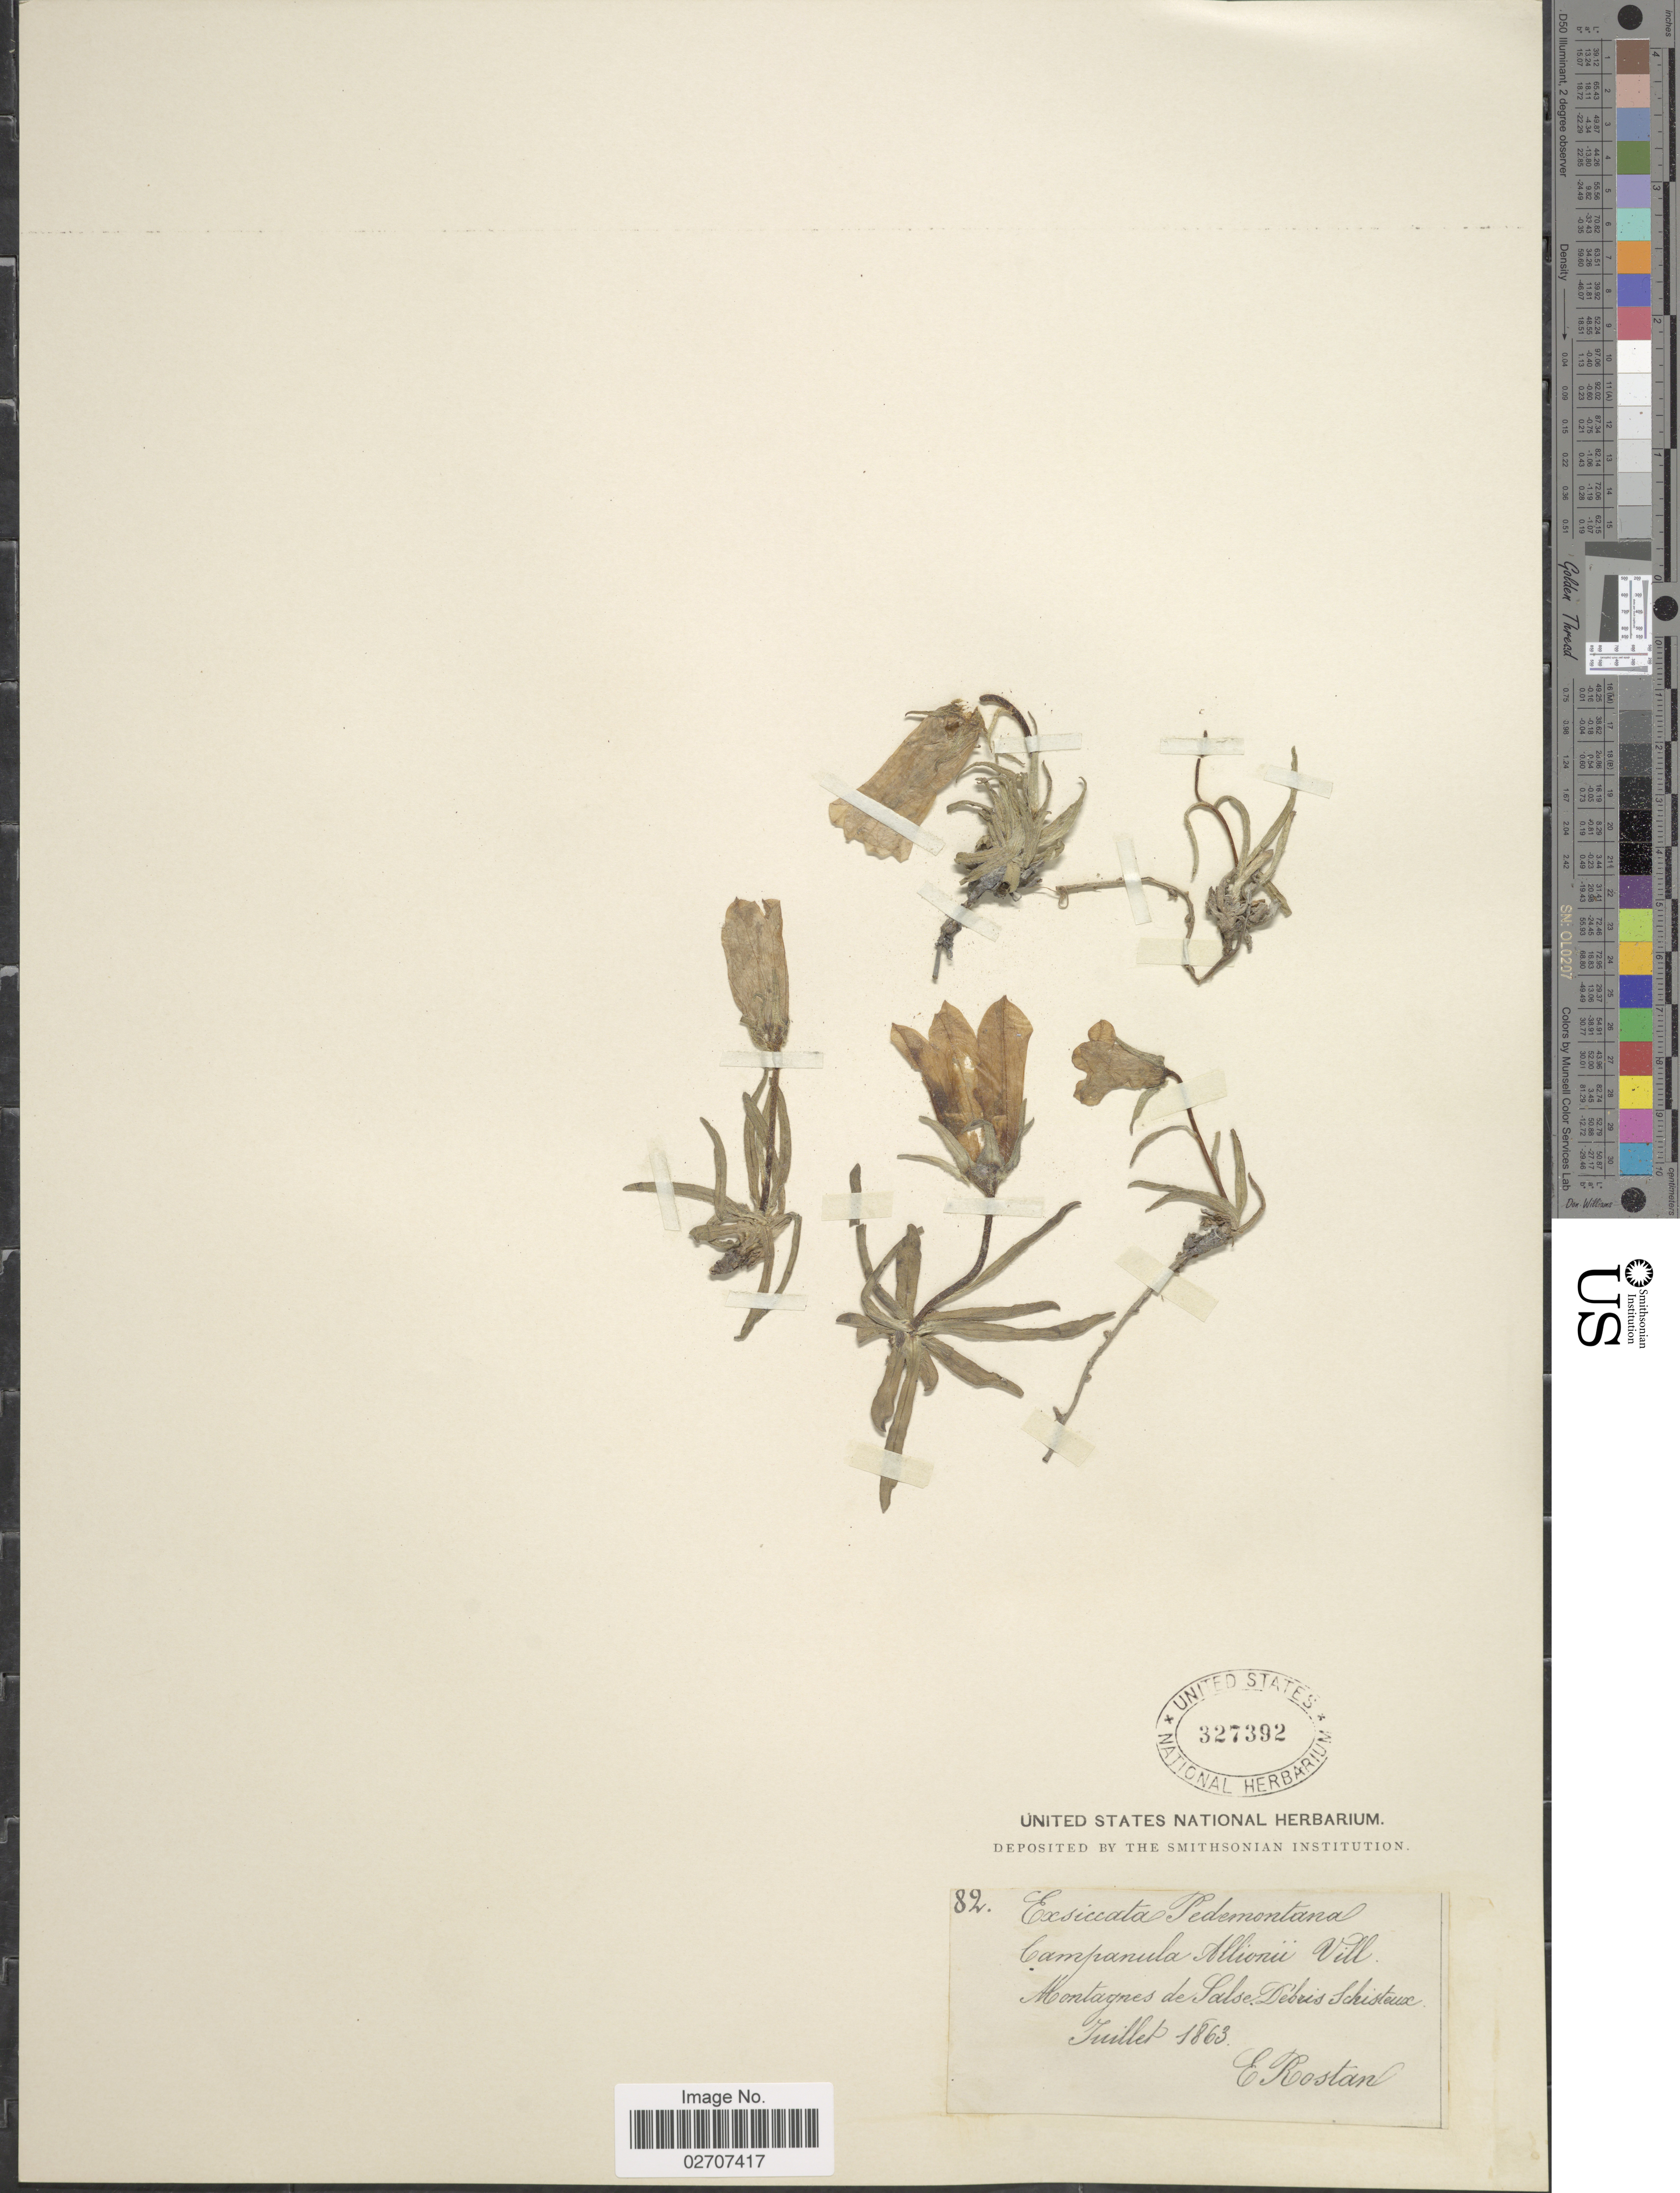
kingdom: Plantae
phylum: Tracheophyta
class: Magnoliopsida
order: Asterales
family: Campanulaceae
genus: Campanula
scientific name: Campanula allionii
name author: Vill.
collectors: E. Rostan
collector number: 82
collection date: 1863-07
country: Italy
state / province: Piedmont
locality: Pedemontanal, Montagnes de Salse Debris Schisteux.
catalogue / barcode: US 327392